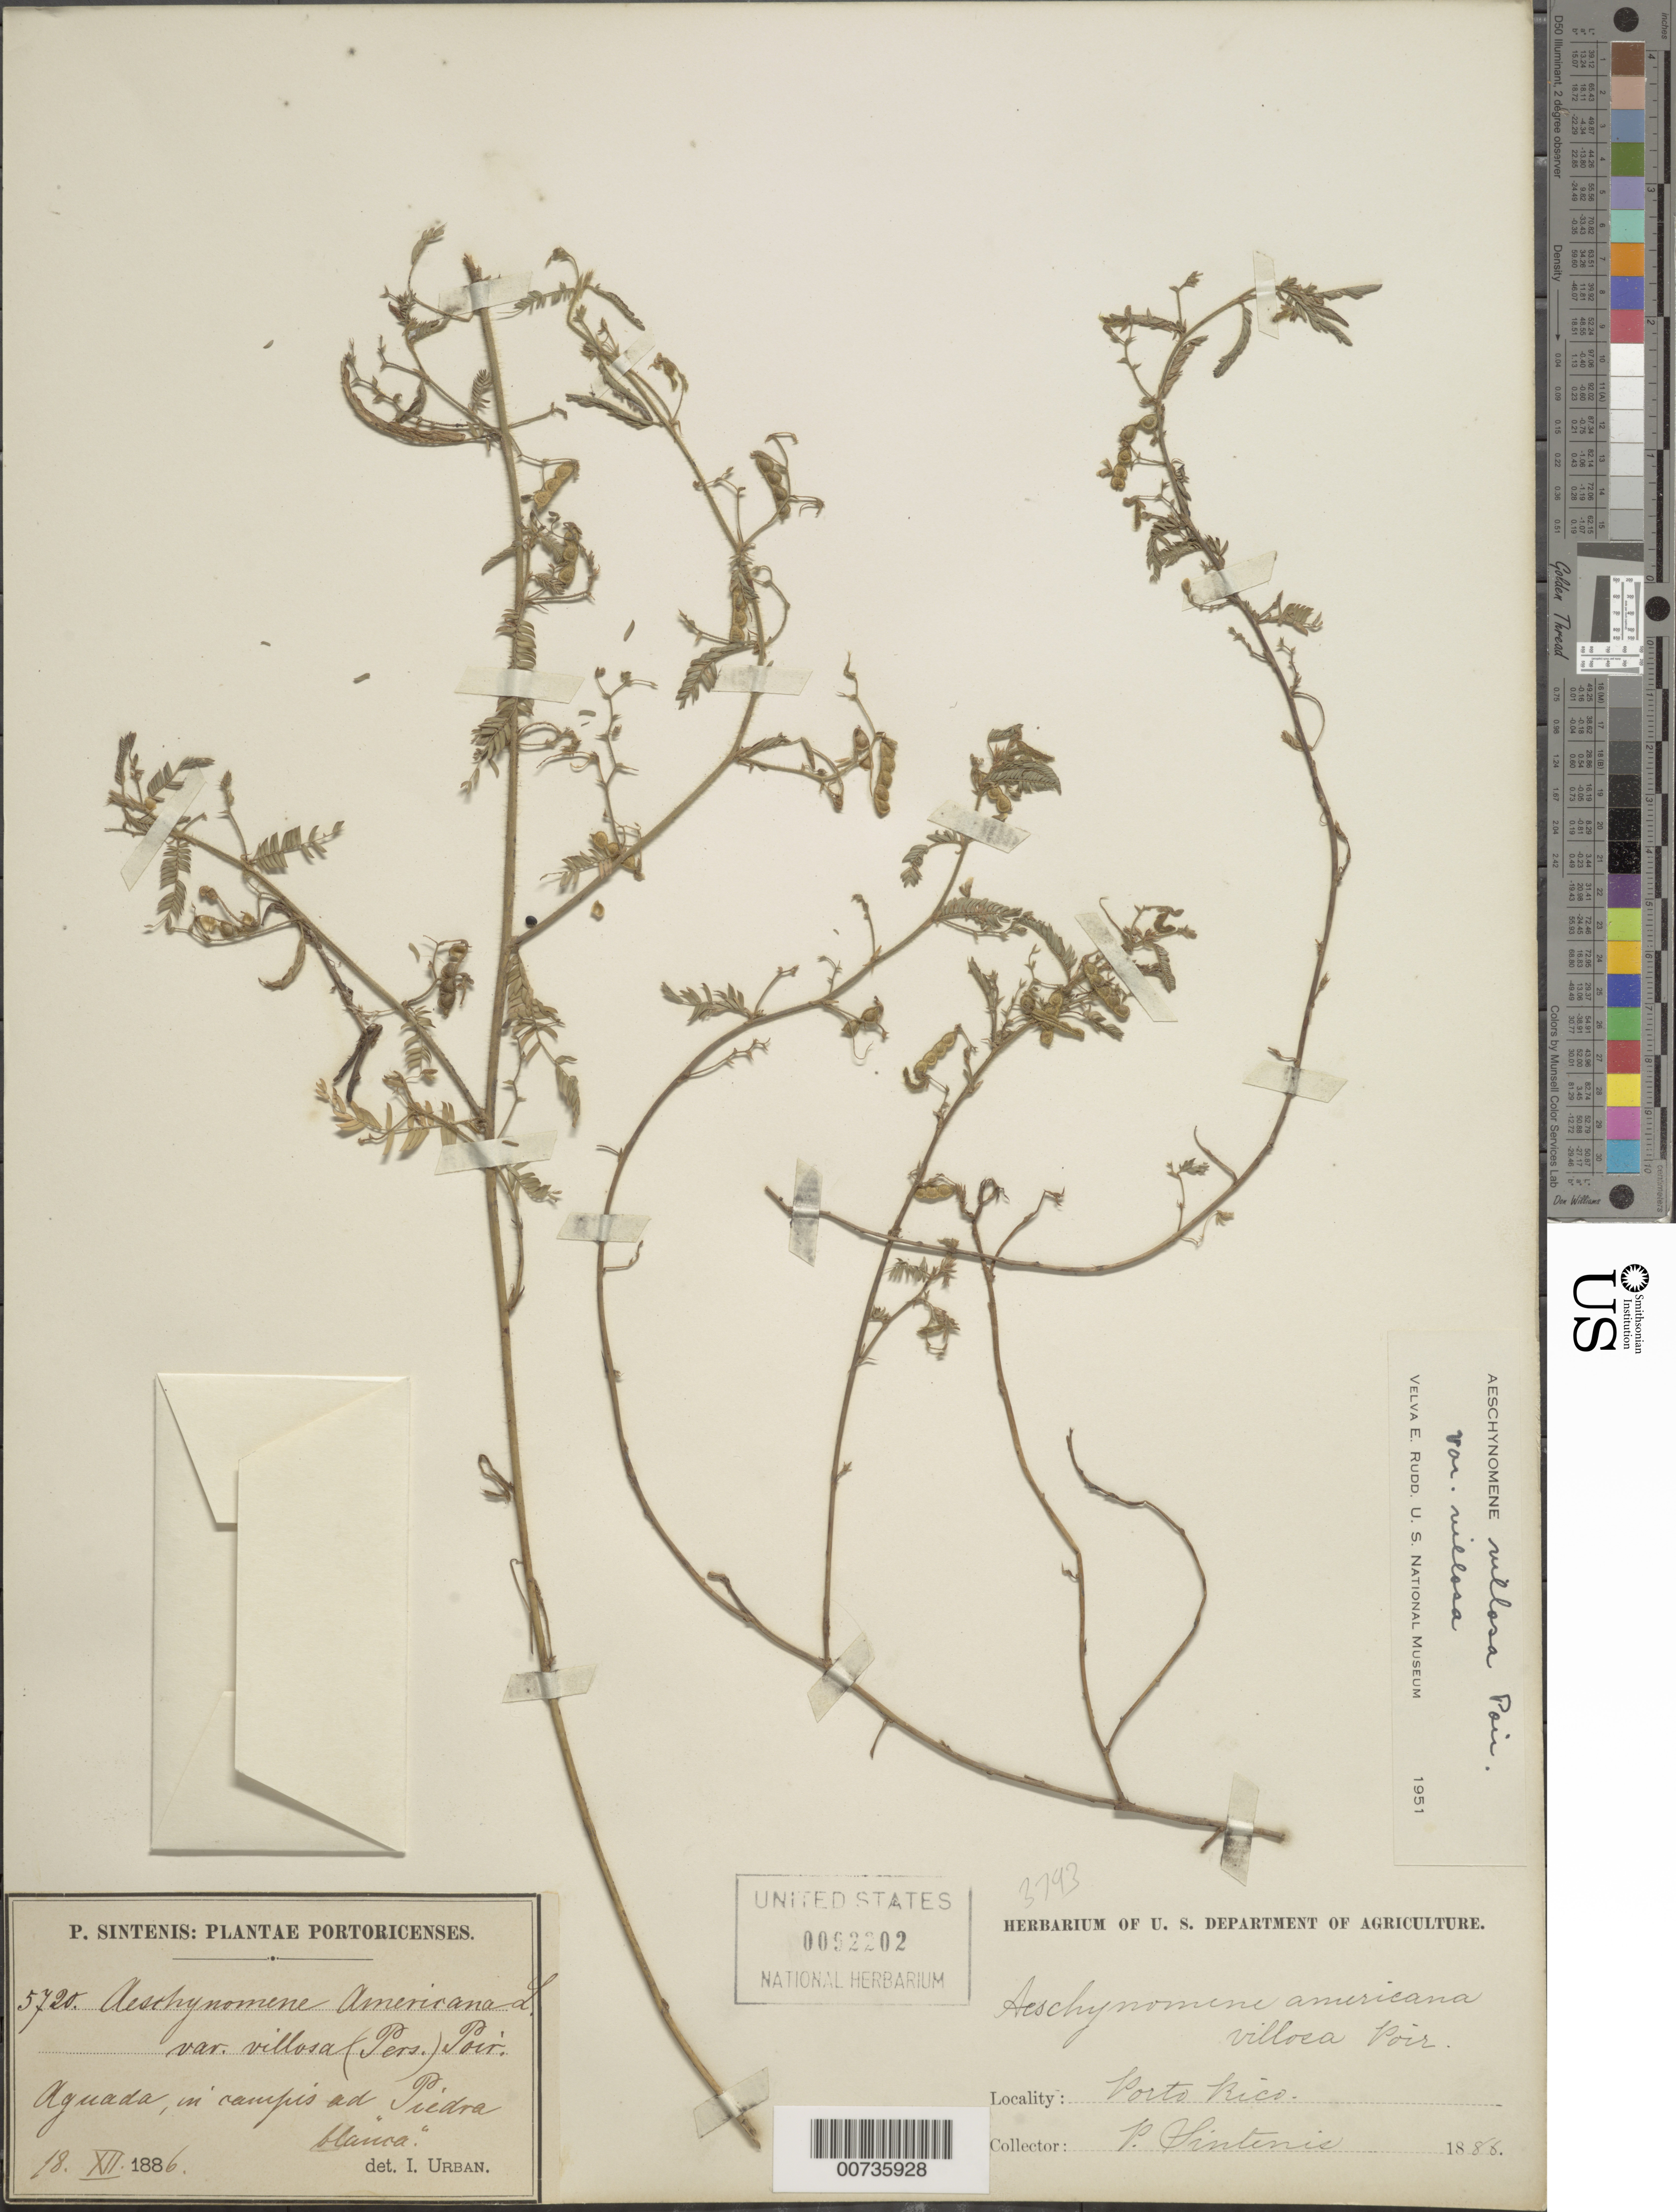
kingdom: Plantae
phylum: Tracheophyta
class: Magnoliopsida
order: Fabales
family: Fabaceae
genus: Aeschynomene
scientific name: Aeschynomene villosa var. villosa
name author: Poir.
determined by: Rudd, V. E.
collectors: P. Sintenis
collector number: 5720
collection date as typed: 18 Dec 1886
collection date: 1886-12-18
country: Puerto Rico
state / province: Aguada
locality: Aguada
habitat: In campis ad Piedra Blanca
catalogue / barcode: US 92202